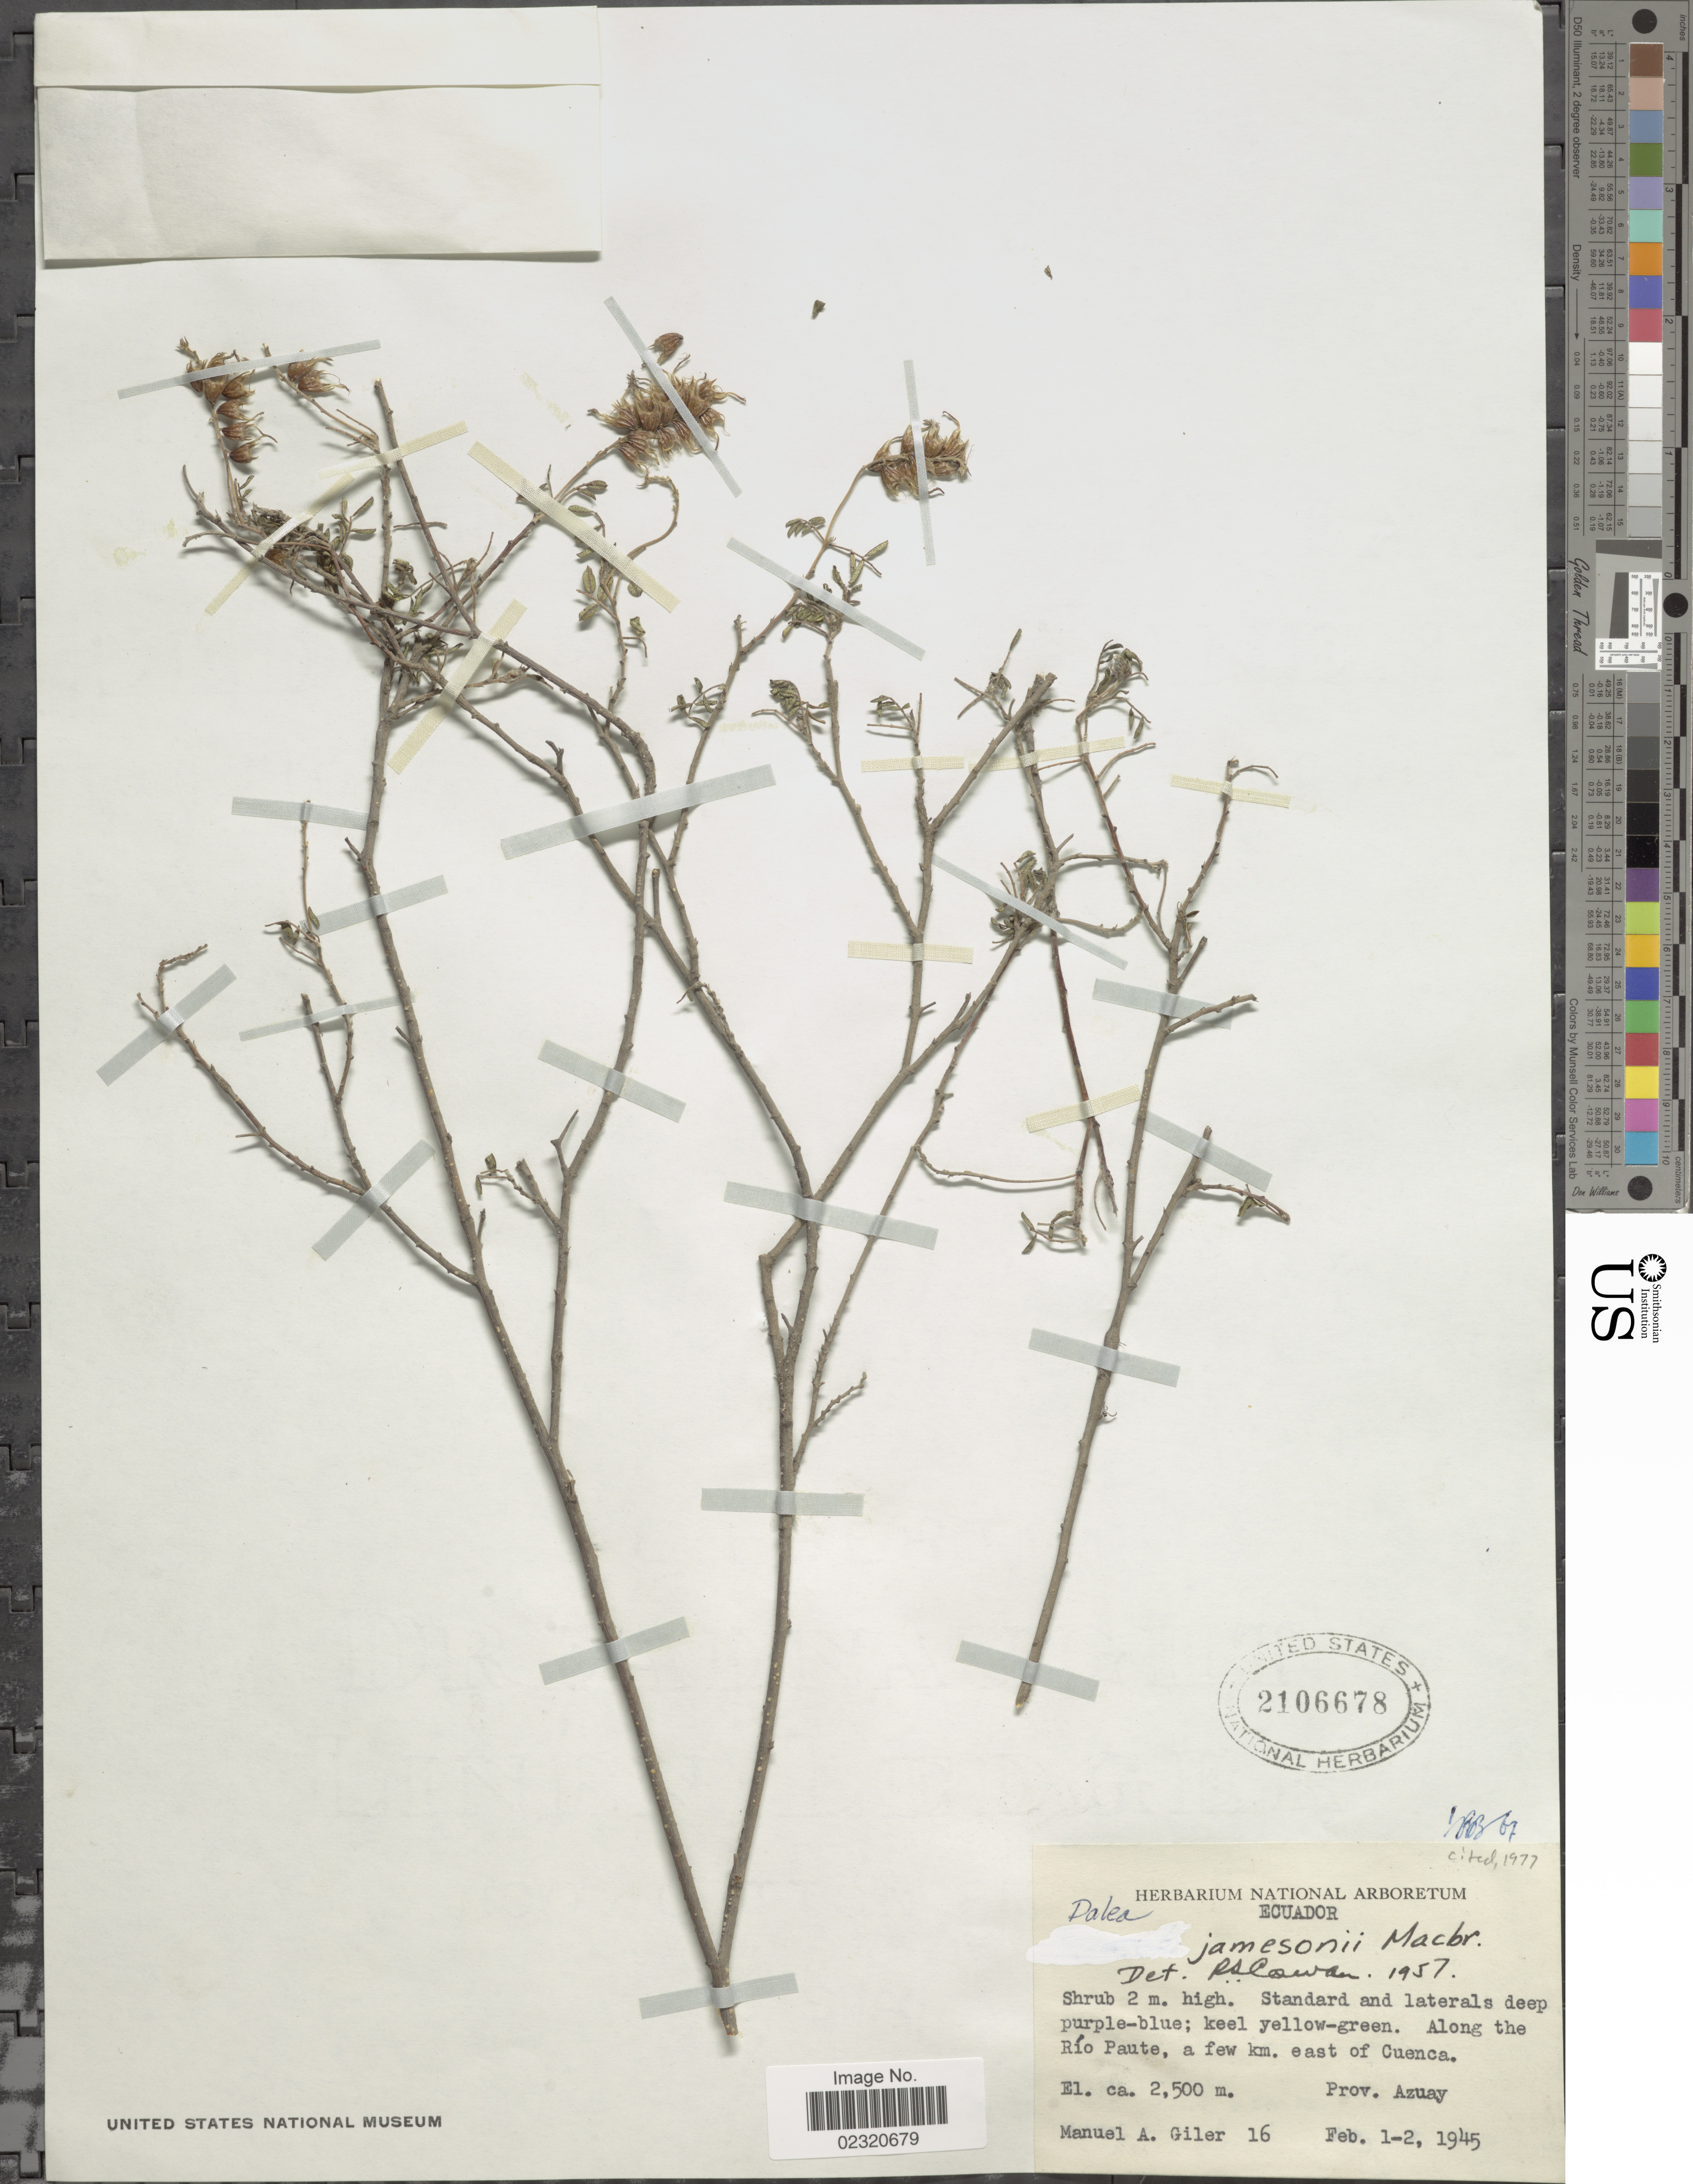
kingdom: Plantae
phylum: Tracheophyta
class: Magnoliopsida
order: Fabales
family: Fabaceae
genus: Dalea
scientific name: Dalea jamesonii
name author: (J.F. Macbr.) J.F. Macbr.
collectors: M. Gíler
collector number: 16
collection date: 1945-02-01/1945-02-02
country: Ecuador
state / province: Azuay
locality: Along the Rio Paute, a few km. east of Cuenca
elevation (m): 2500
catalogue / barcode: US 2106678